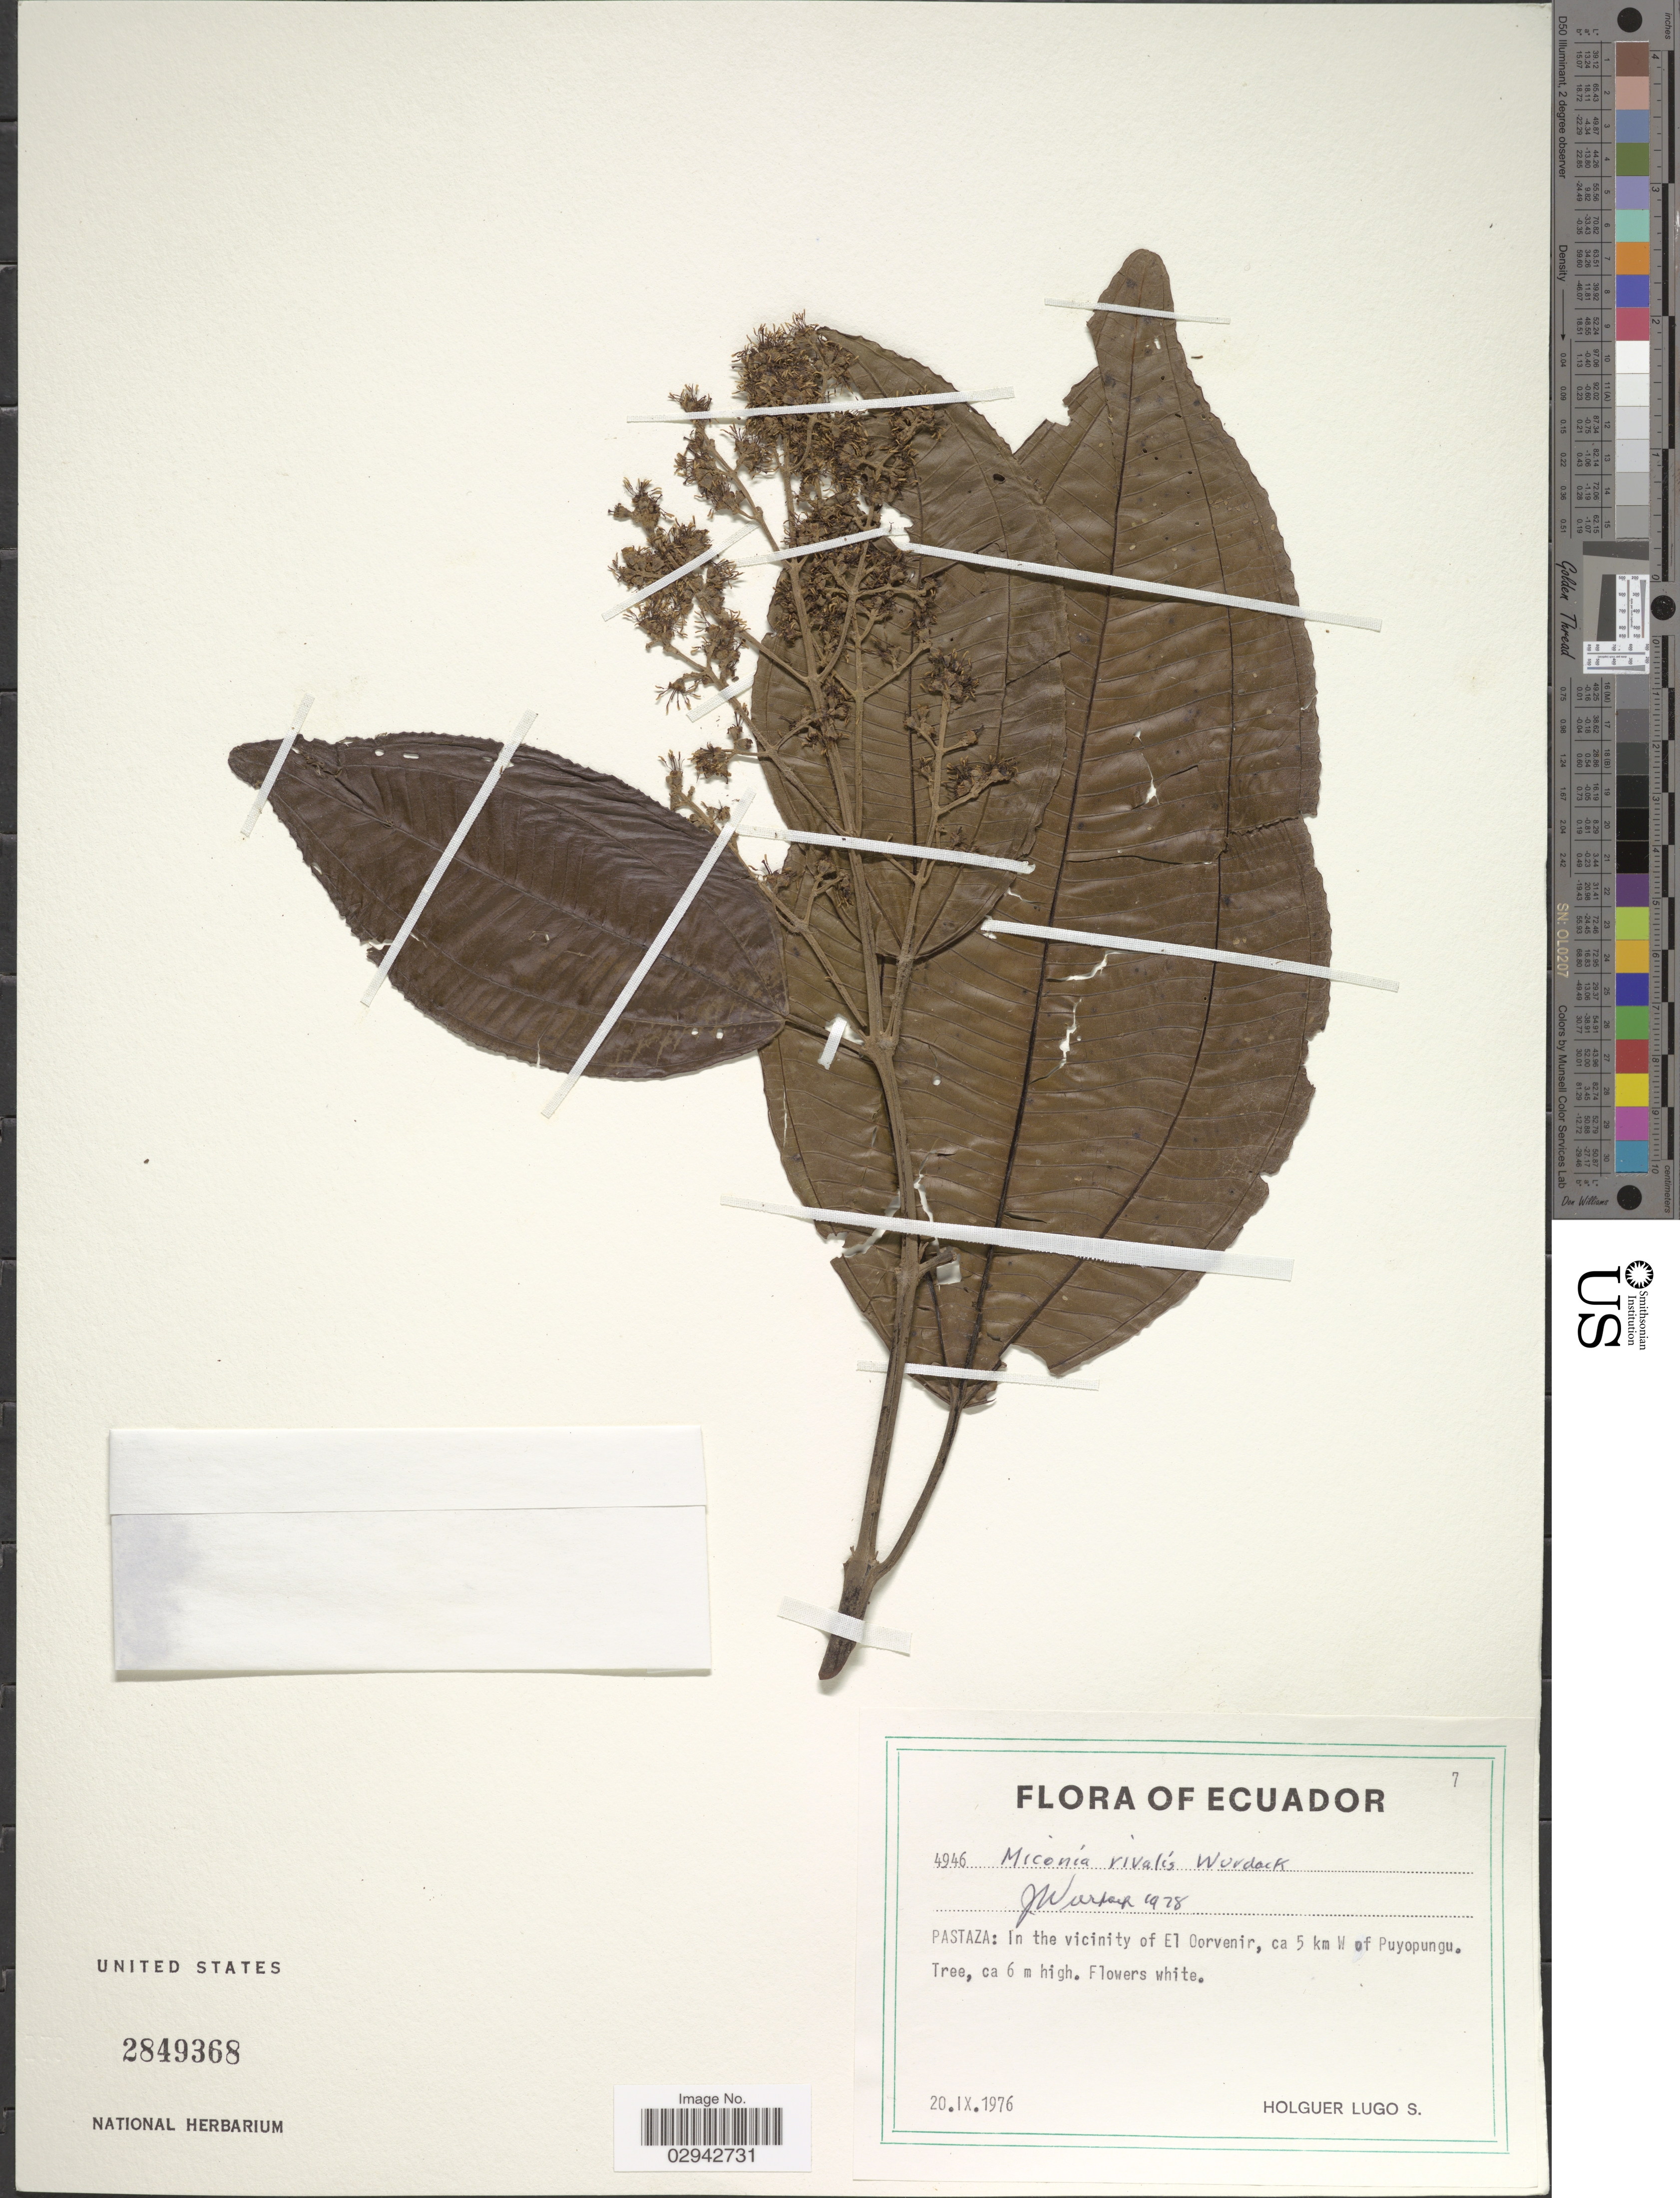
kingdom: Plantae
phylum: Tracheophyta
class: Magnoliopsida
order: Myrtales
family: Melastomataceae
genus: Miconia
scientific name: Miconia rivalis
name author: Wurdack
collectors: H. Lugo S.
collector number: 4946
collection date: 1976-09-20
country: Ecuador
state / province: Pastaza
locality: In the vicinity of El Oorvenir, ca 5 km W of Puyopungu.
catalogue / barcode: US 2849368